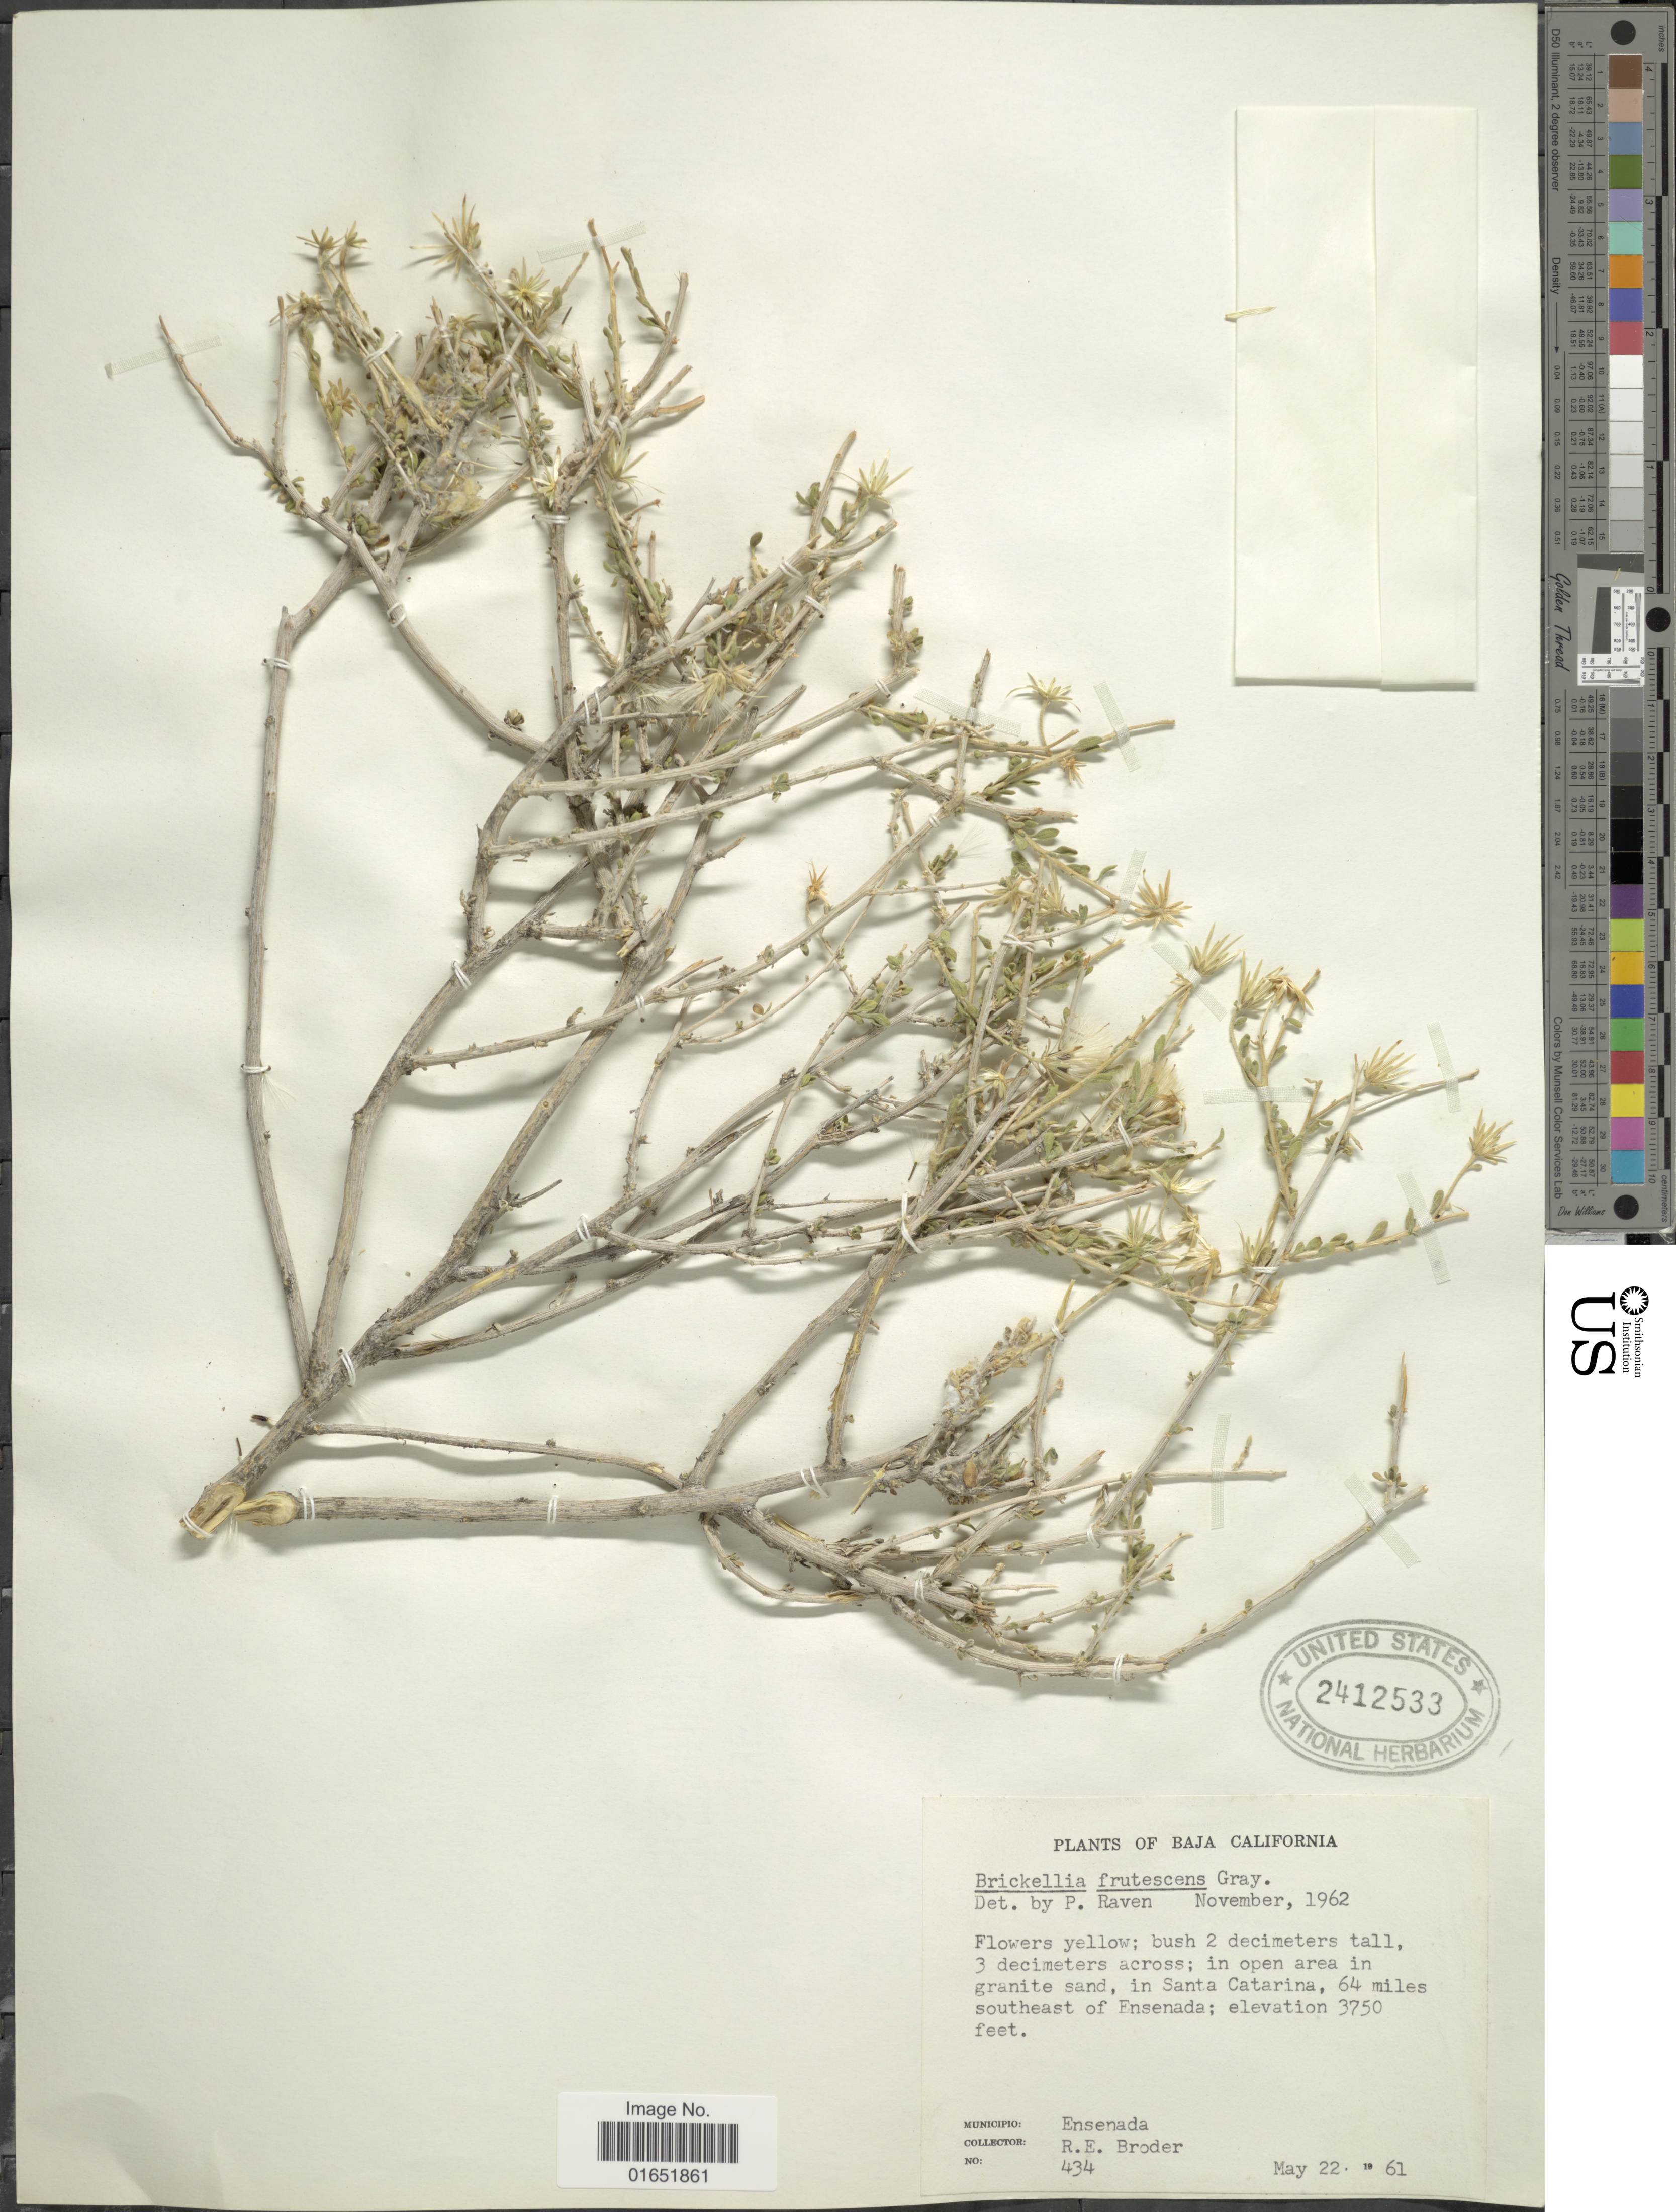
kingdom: Plantae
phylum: Tracheophyta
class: Magnoliopsida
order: Asterales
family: Asteraceae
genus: Brickellia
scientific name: Brickellia frutescens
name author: A. Gray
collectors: R. Broder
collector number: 434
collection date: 1961-05-22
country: Mexico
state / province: Baja California Norte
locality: In open area in granite sand, in Santa Catarina, 64 iles southeast of Ensenada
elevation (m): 1143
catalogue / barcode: US 2412533